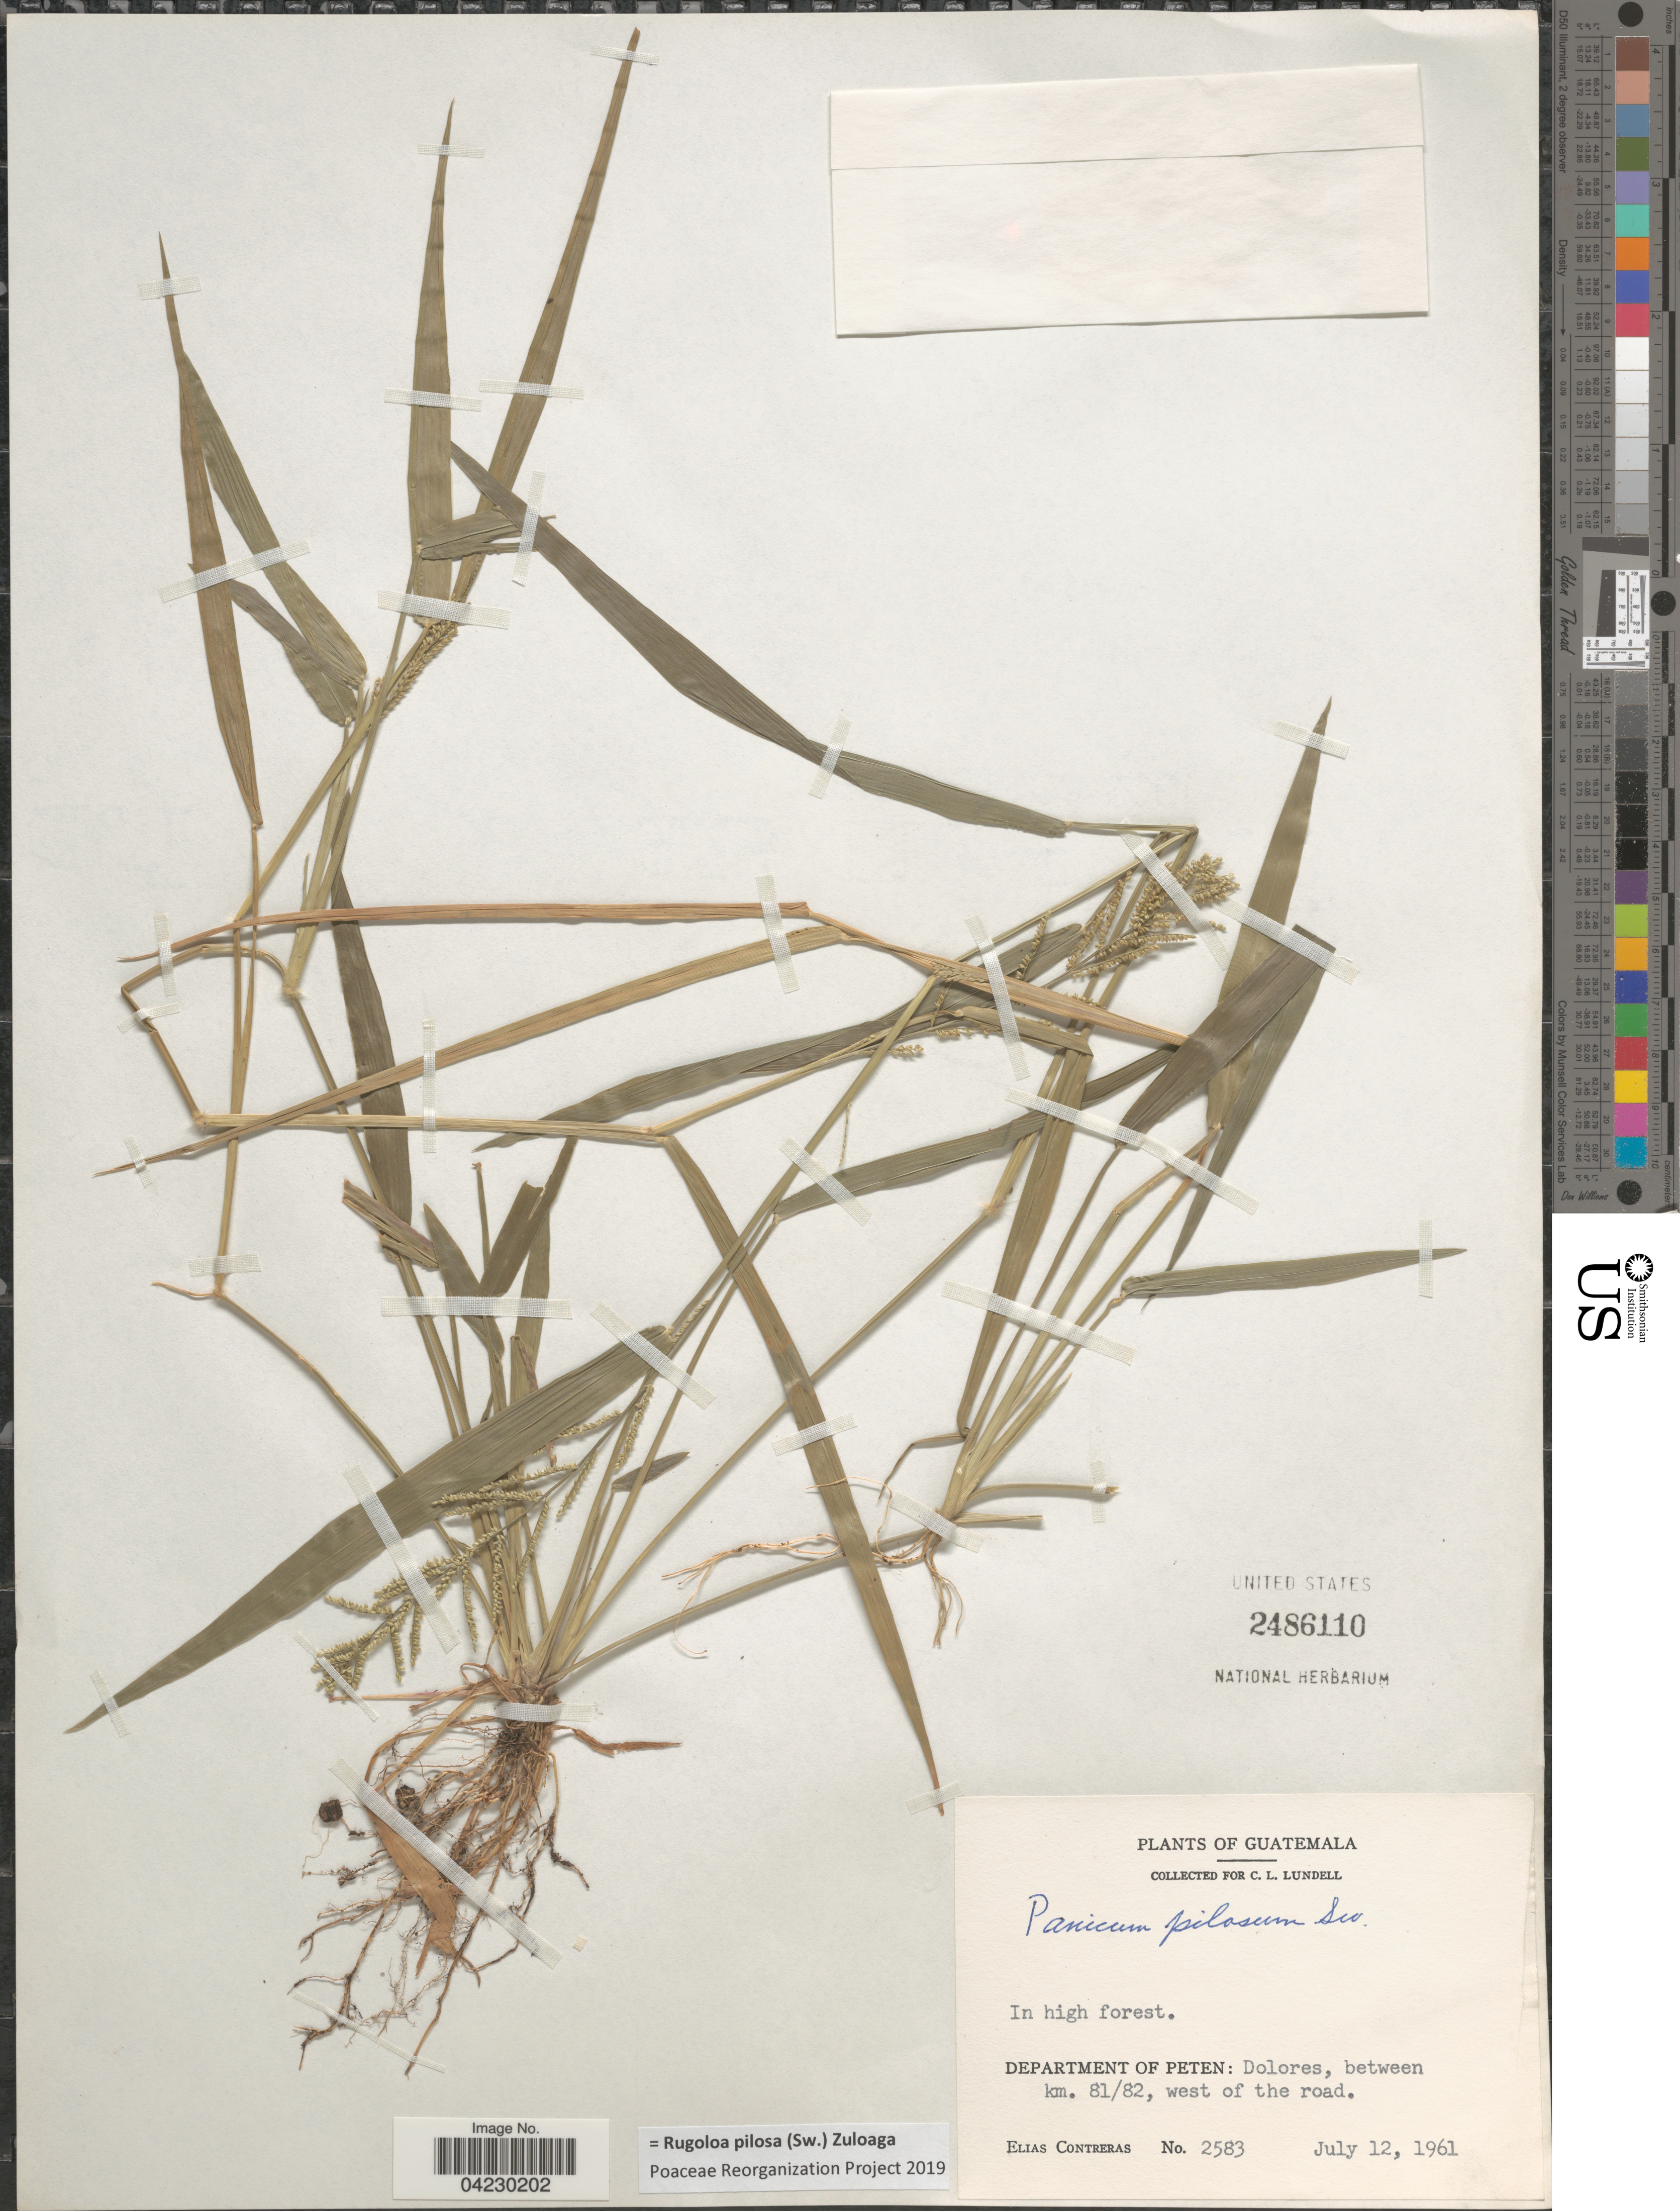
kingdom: Plantae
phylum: Tracheophyta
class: Liliopsida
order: Poales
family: Poaceae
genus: Rugoloa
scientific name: Rugoloa pilosa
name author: (Sw.) Zuloaga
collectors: E. Contreras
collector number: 2583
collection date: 1961-07-12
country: Guatemala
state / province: El Peten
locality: Department of Peten: Dolores, between km. 81/82, west of the road.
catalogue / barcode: US 2486110